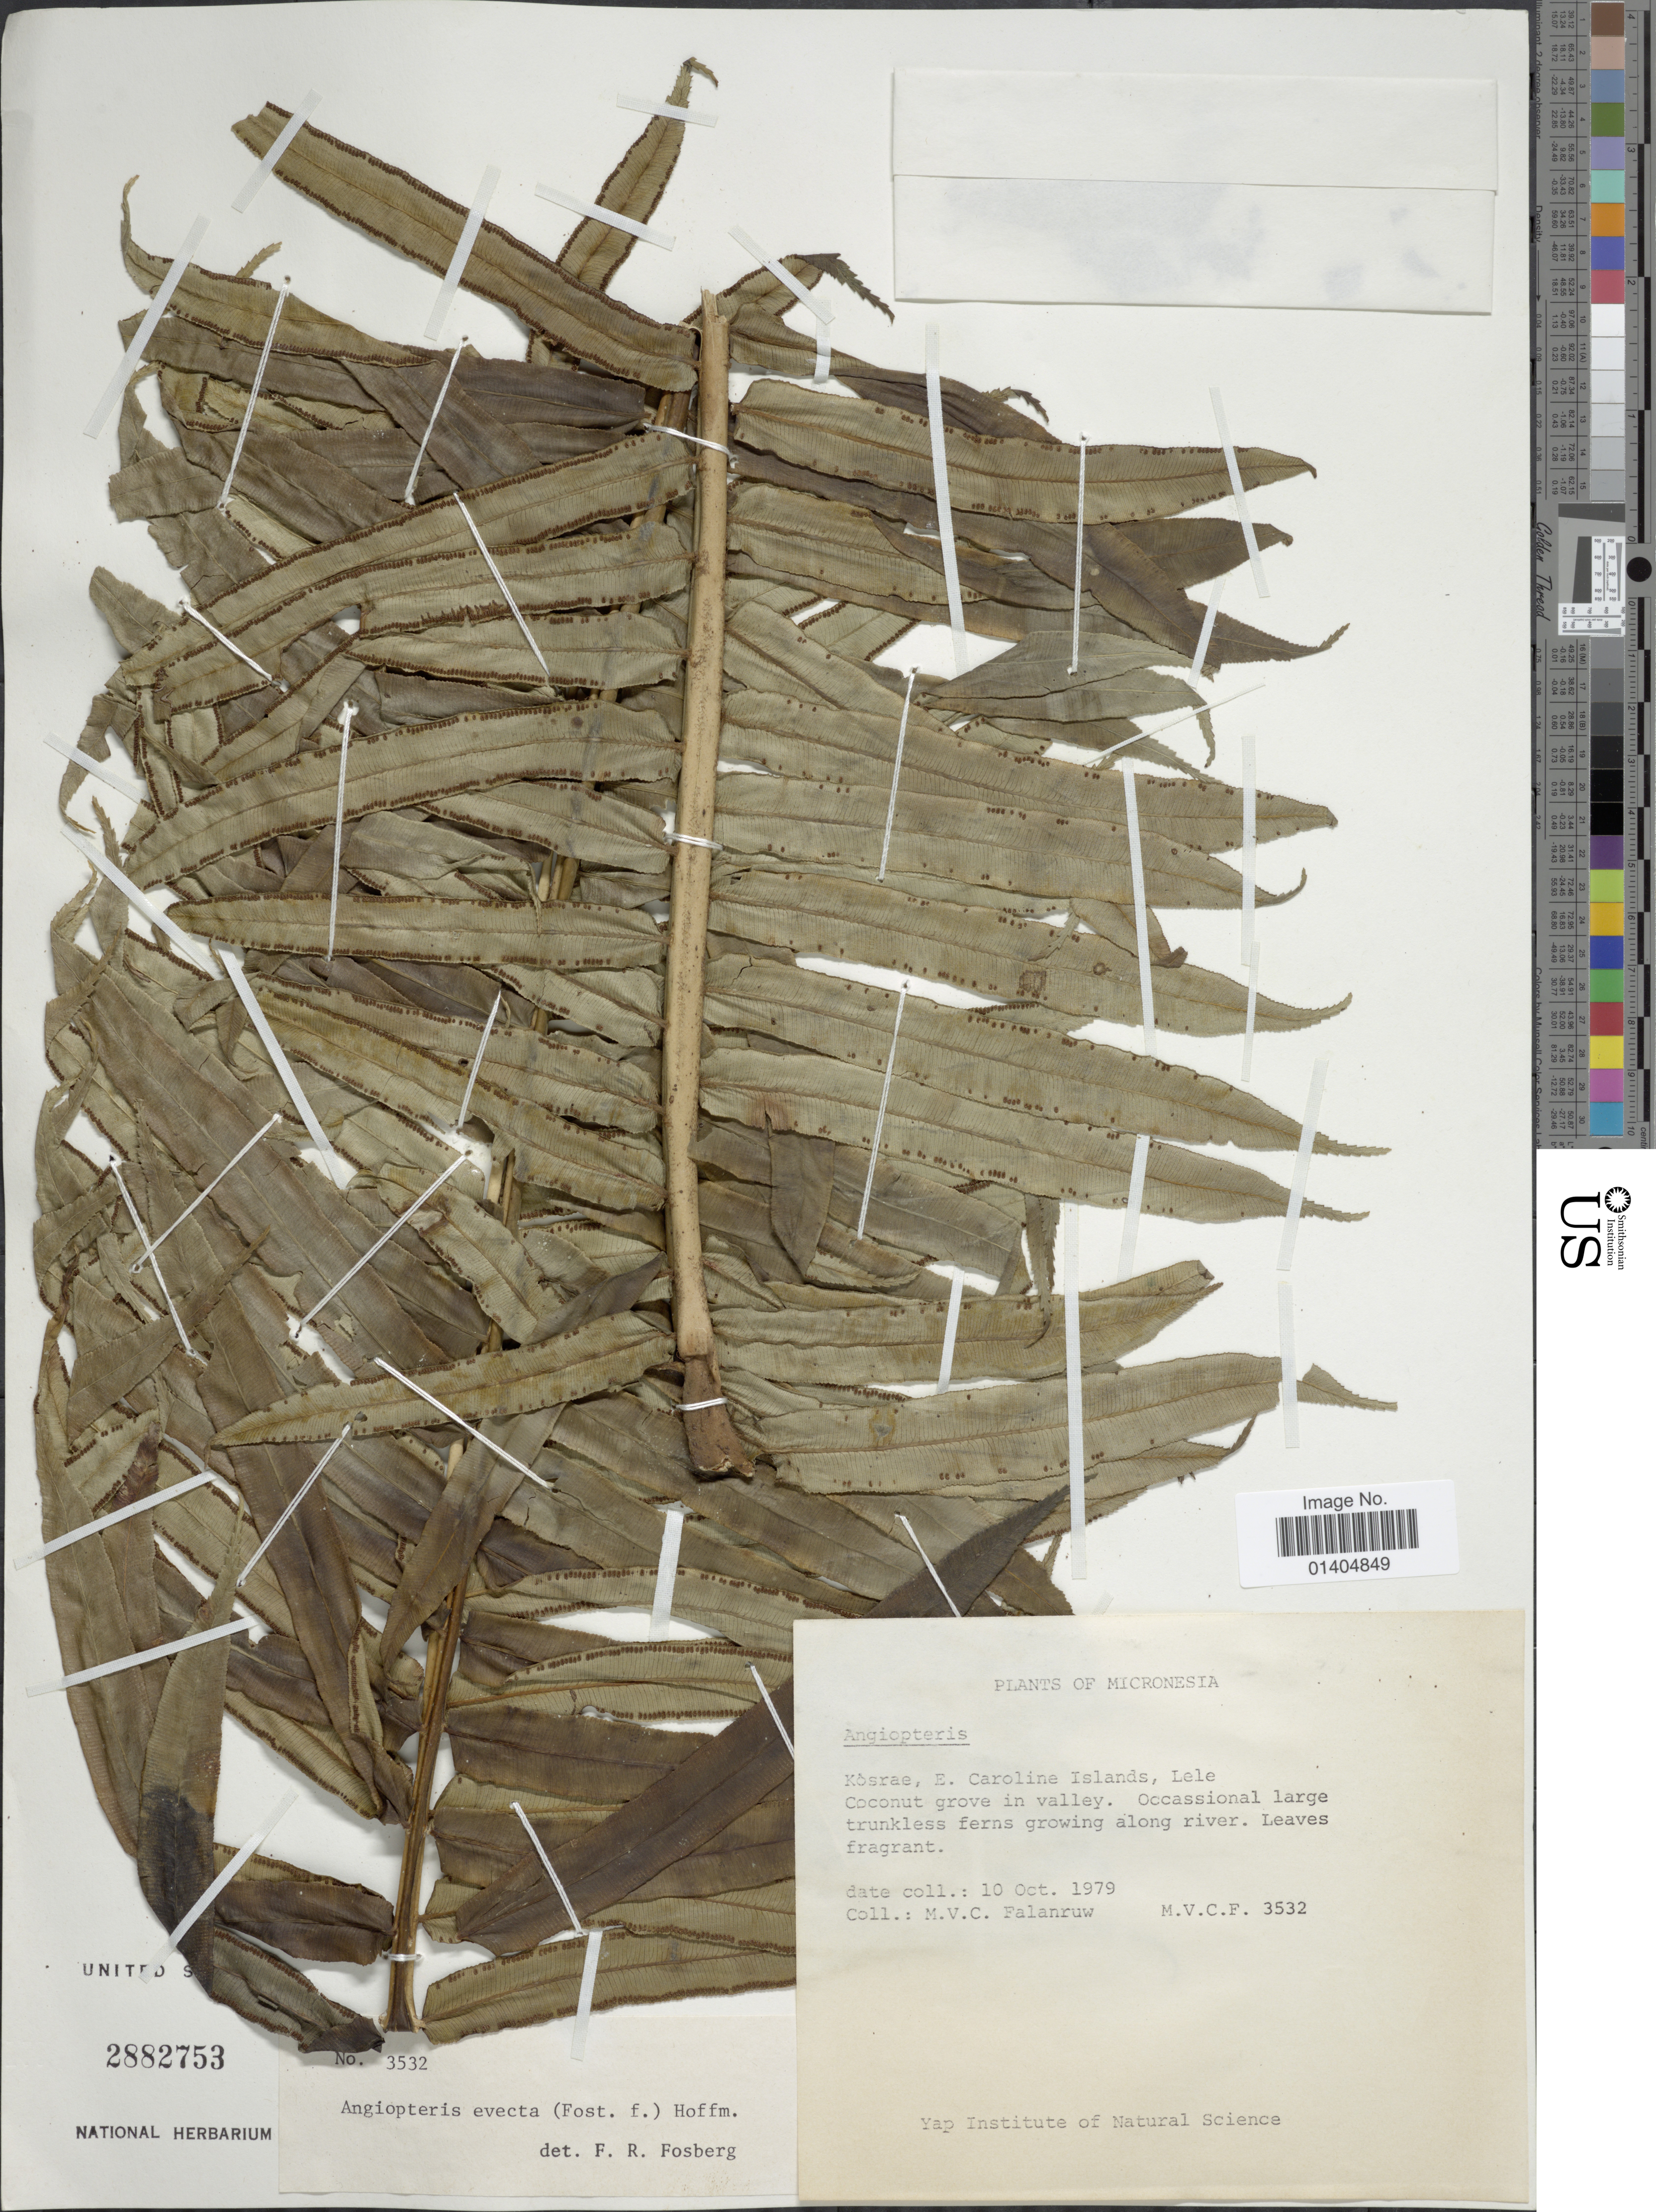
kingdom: Plantae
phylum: Tracheophyta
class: Polypodiopsida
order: Marattiales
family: Marattiaceae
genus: Angiopteris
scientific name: Angiopteris evecta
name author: (G. Forst.) Hoffm.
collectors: M. V. Falanruw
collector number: M.V.C.F. 3532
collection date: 1979-10-10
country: Micronesia, Federated States of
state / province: Kosrae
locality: Kösrae, E. Caroline Islands, Lele Coconut grove in valley.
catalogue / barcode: US 2882753